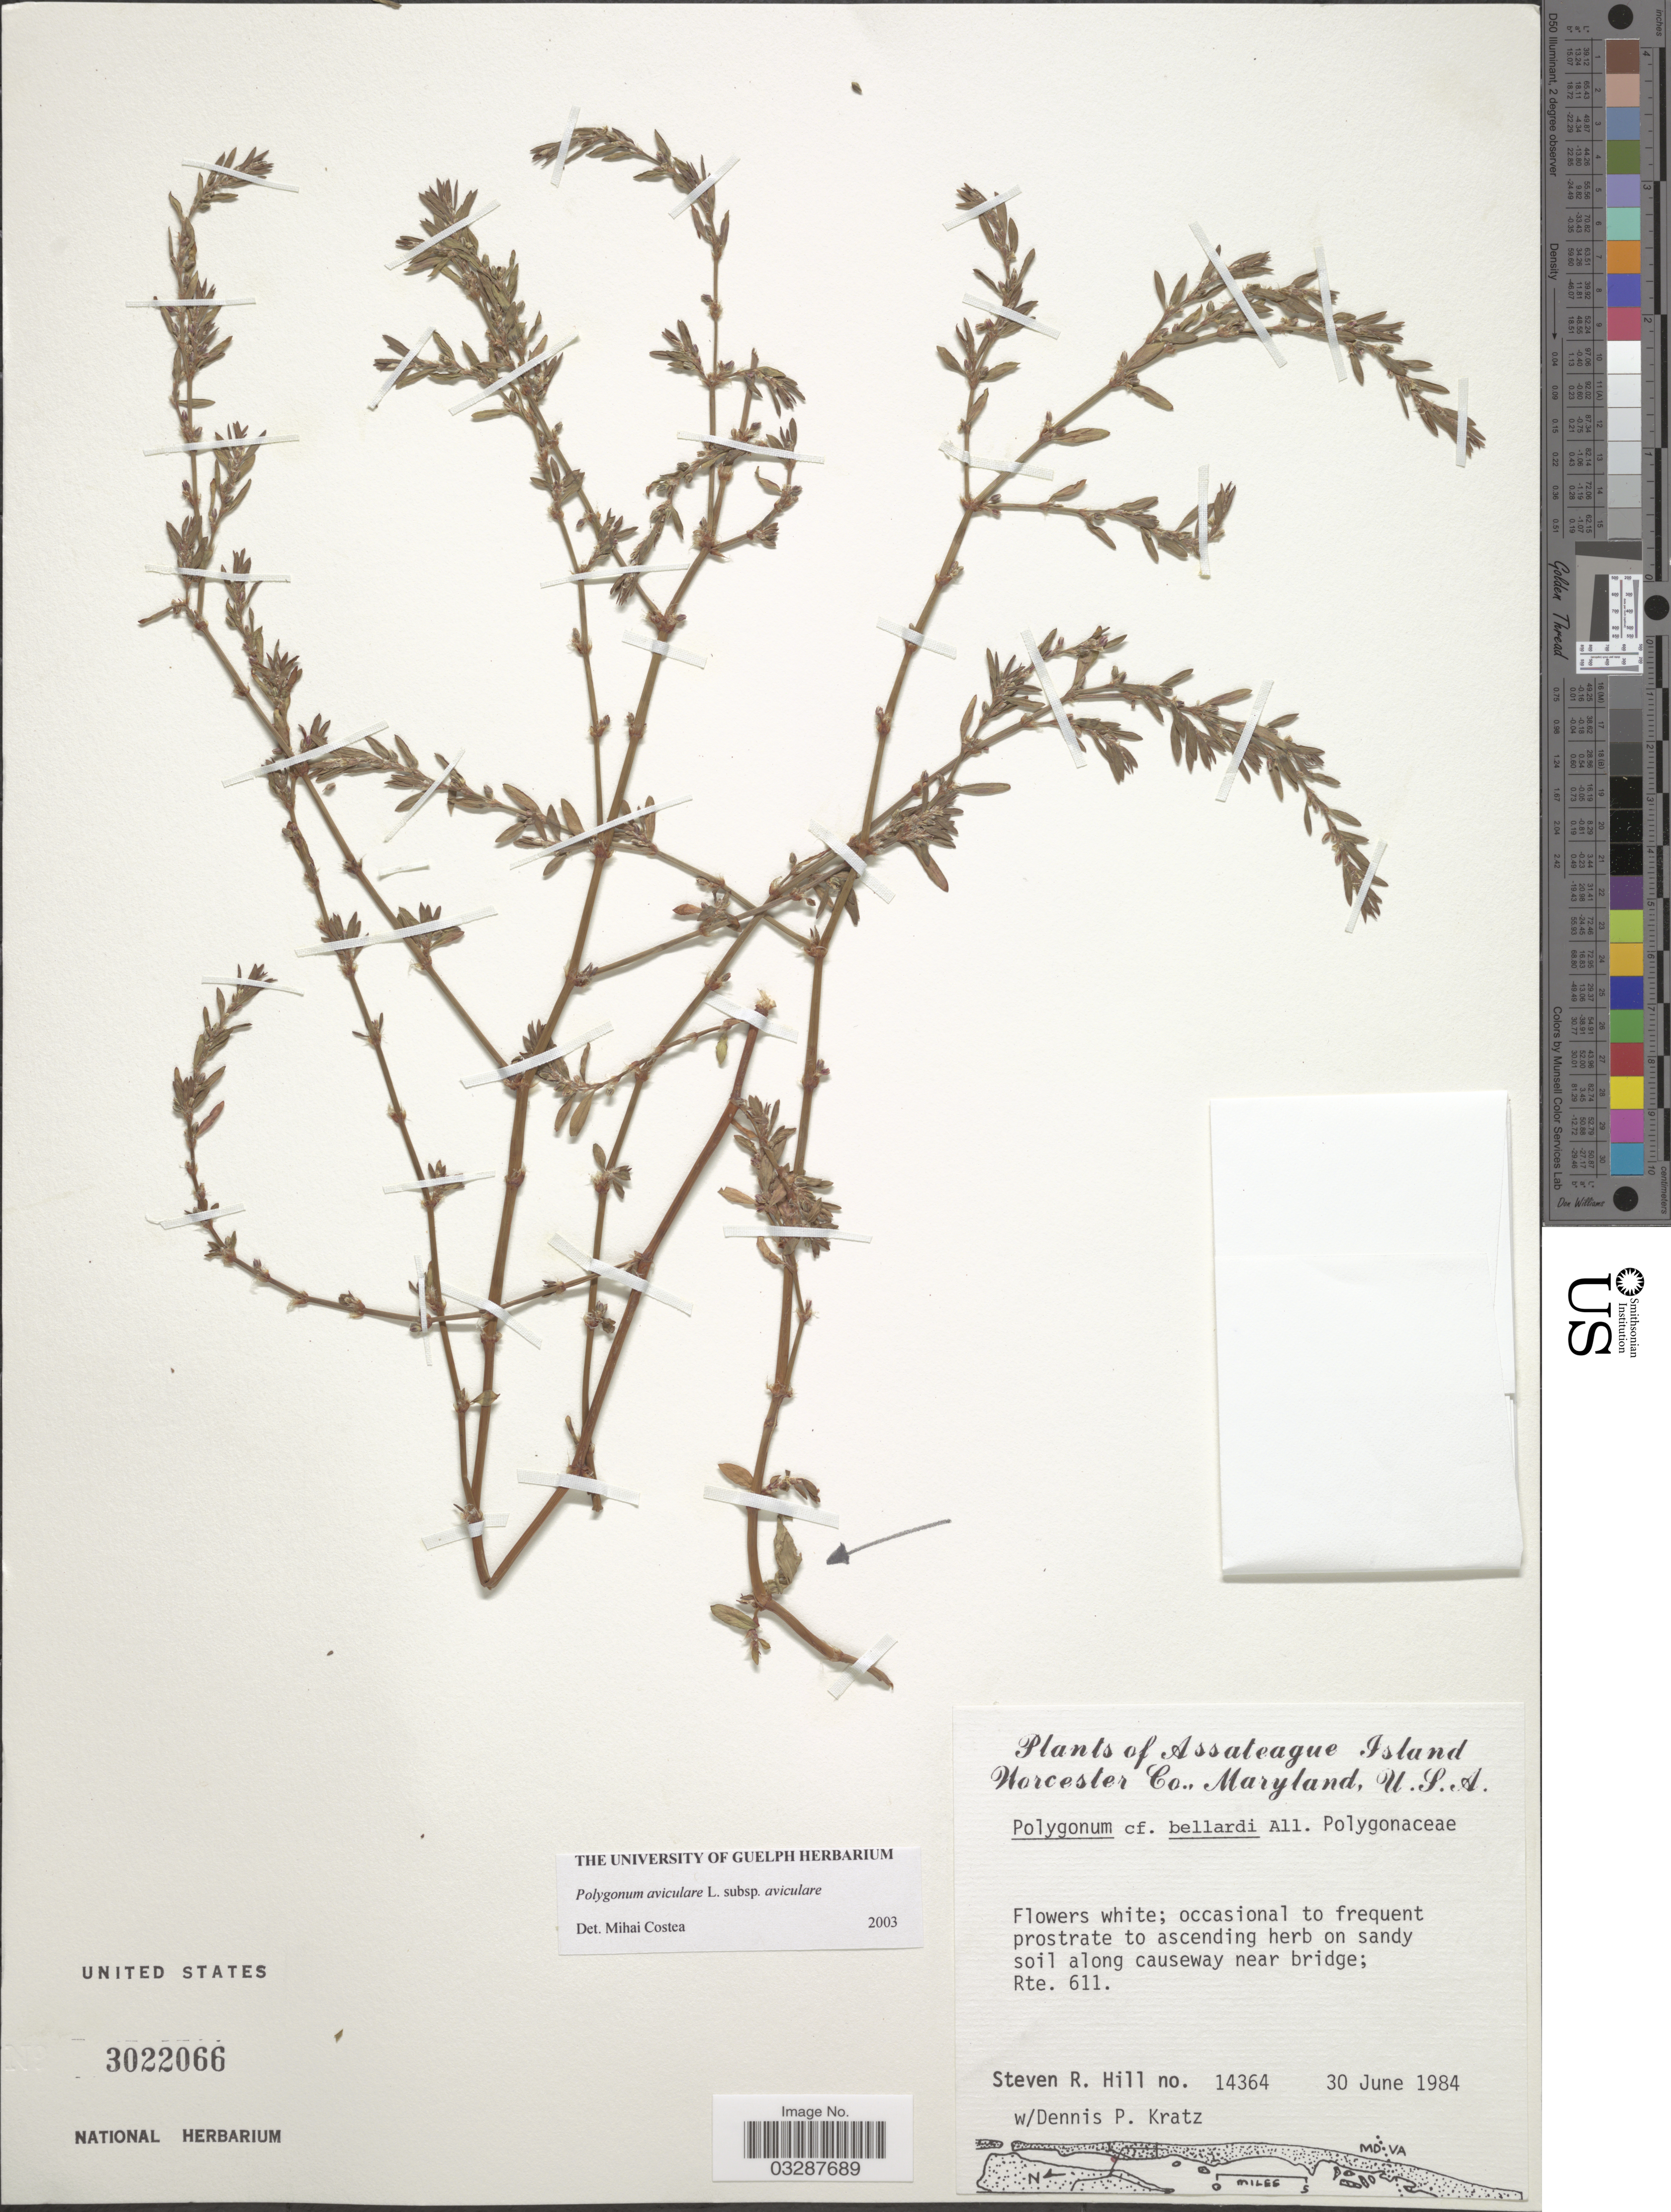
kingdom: Plantae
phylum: Tracheophyta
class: Magnoliopsida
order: Caryophyllales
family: Polygonaceae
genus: Polygonum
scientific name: Polygonum aviculare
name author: L.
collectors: S. R. Hill & D. Kratz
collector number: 14364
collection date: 1984-06-30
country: United States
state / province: Maryland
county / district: Worcester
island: Assateague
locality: Rte. 611.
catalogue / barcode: US 3022066